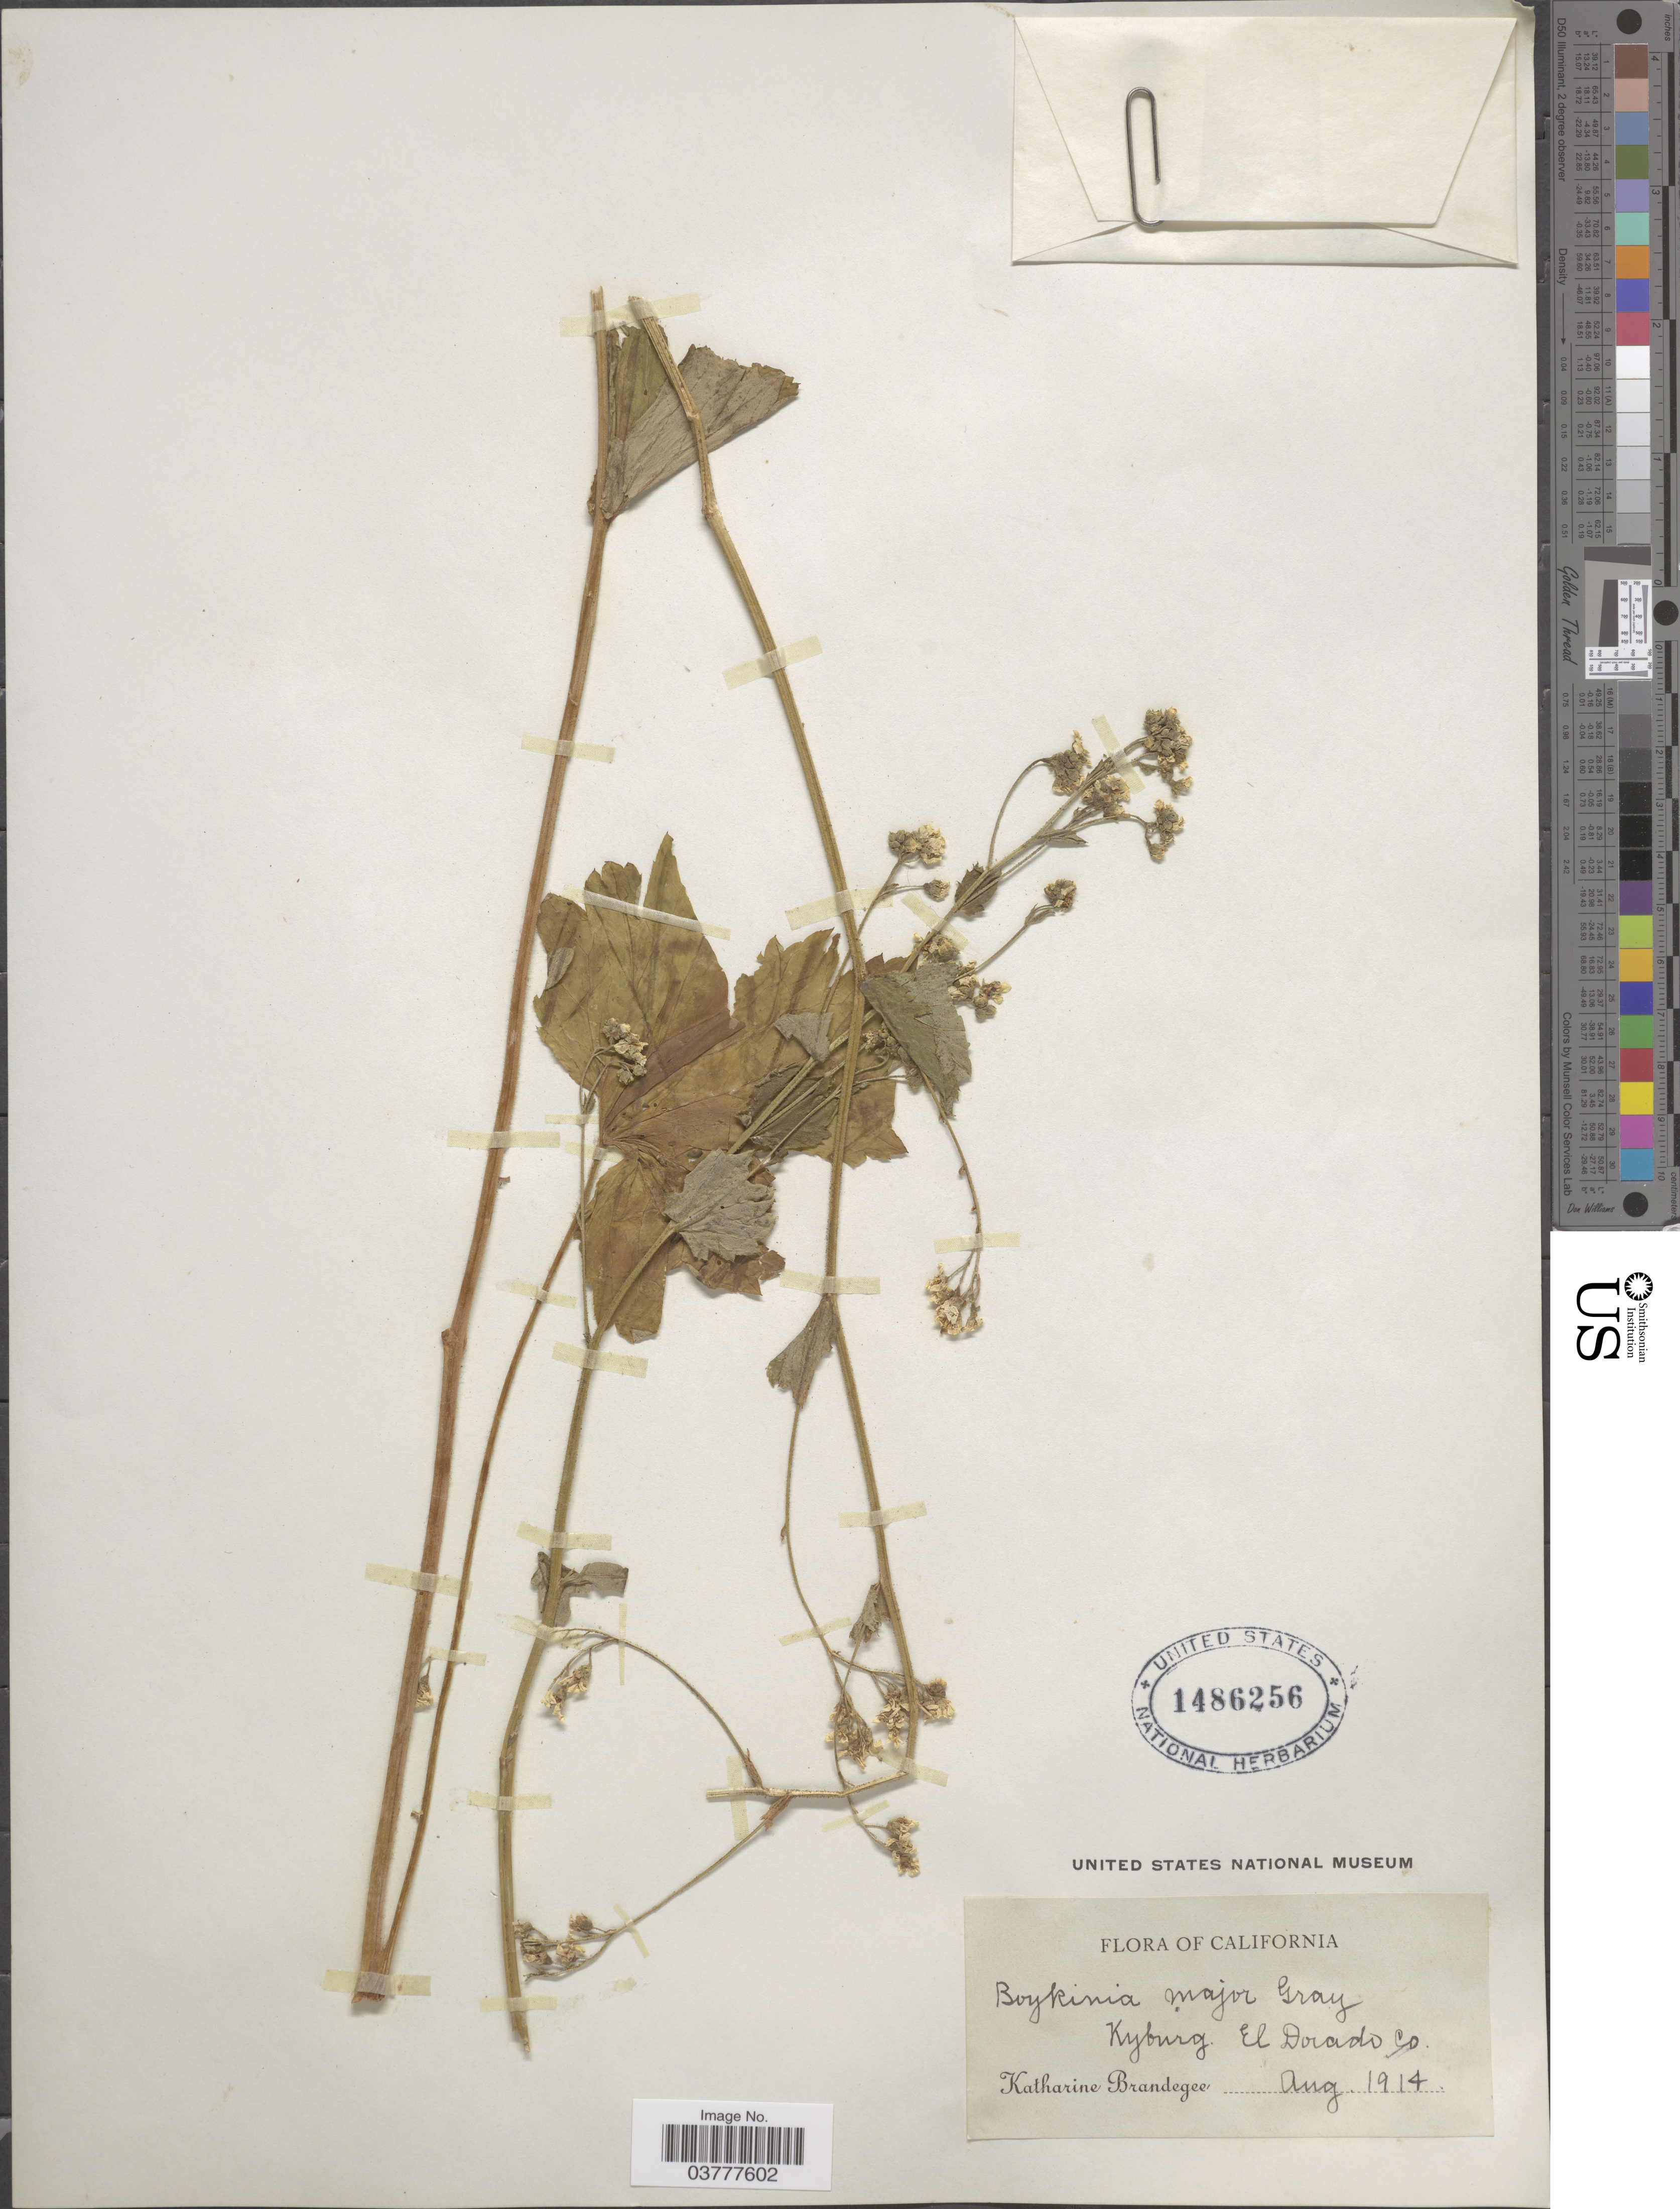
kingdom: Plantae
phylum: Tracheophyta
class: Magnoliopsida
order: Saxifragales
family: Saxifragaceae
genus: Boykinia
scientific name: Boykinia major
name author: A. Gray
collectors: M. K. Brandegee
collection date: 1914-08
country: United States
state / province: California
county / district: El Dorado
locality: Kyburg, El Dorado Co.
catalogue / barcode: US 1486256